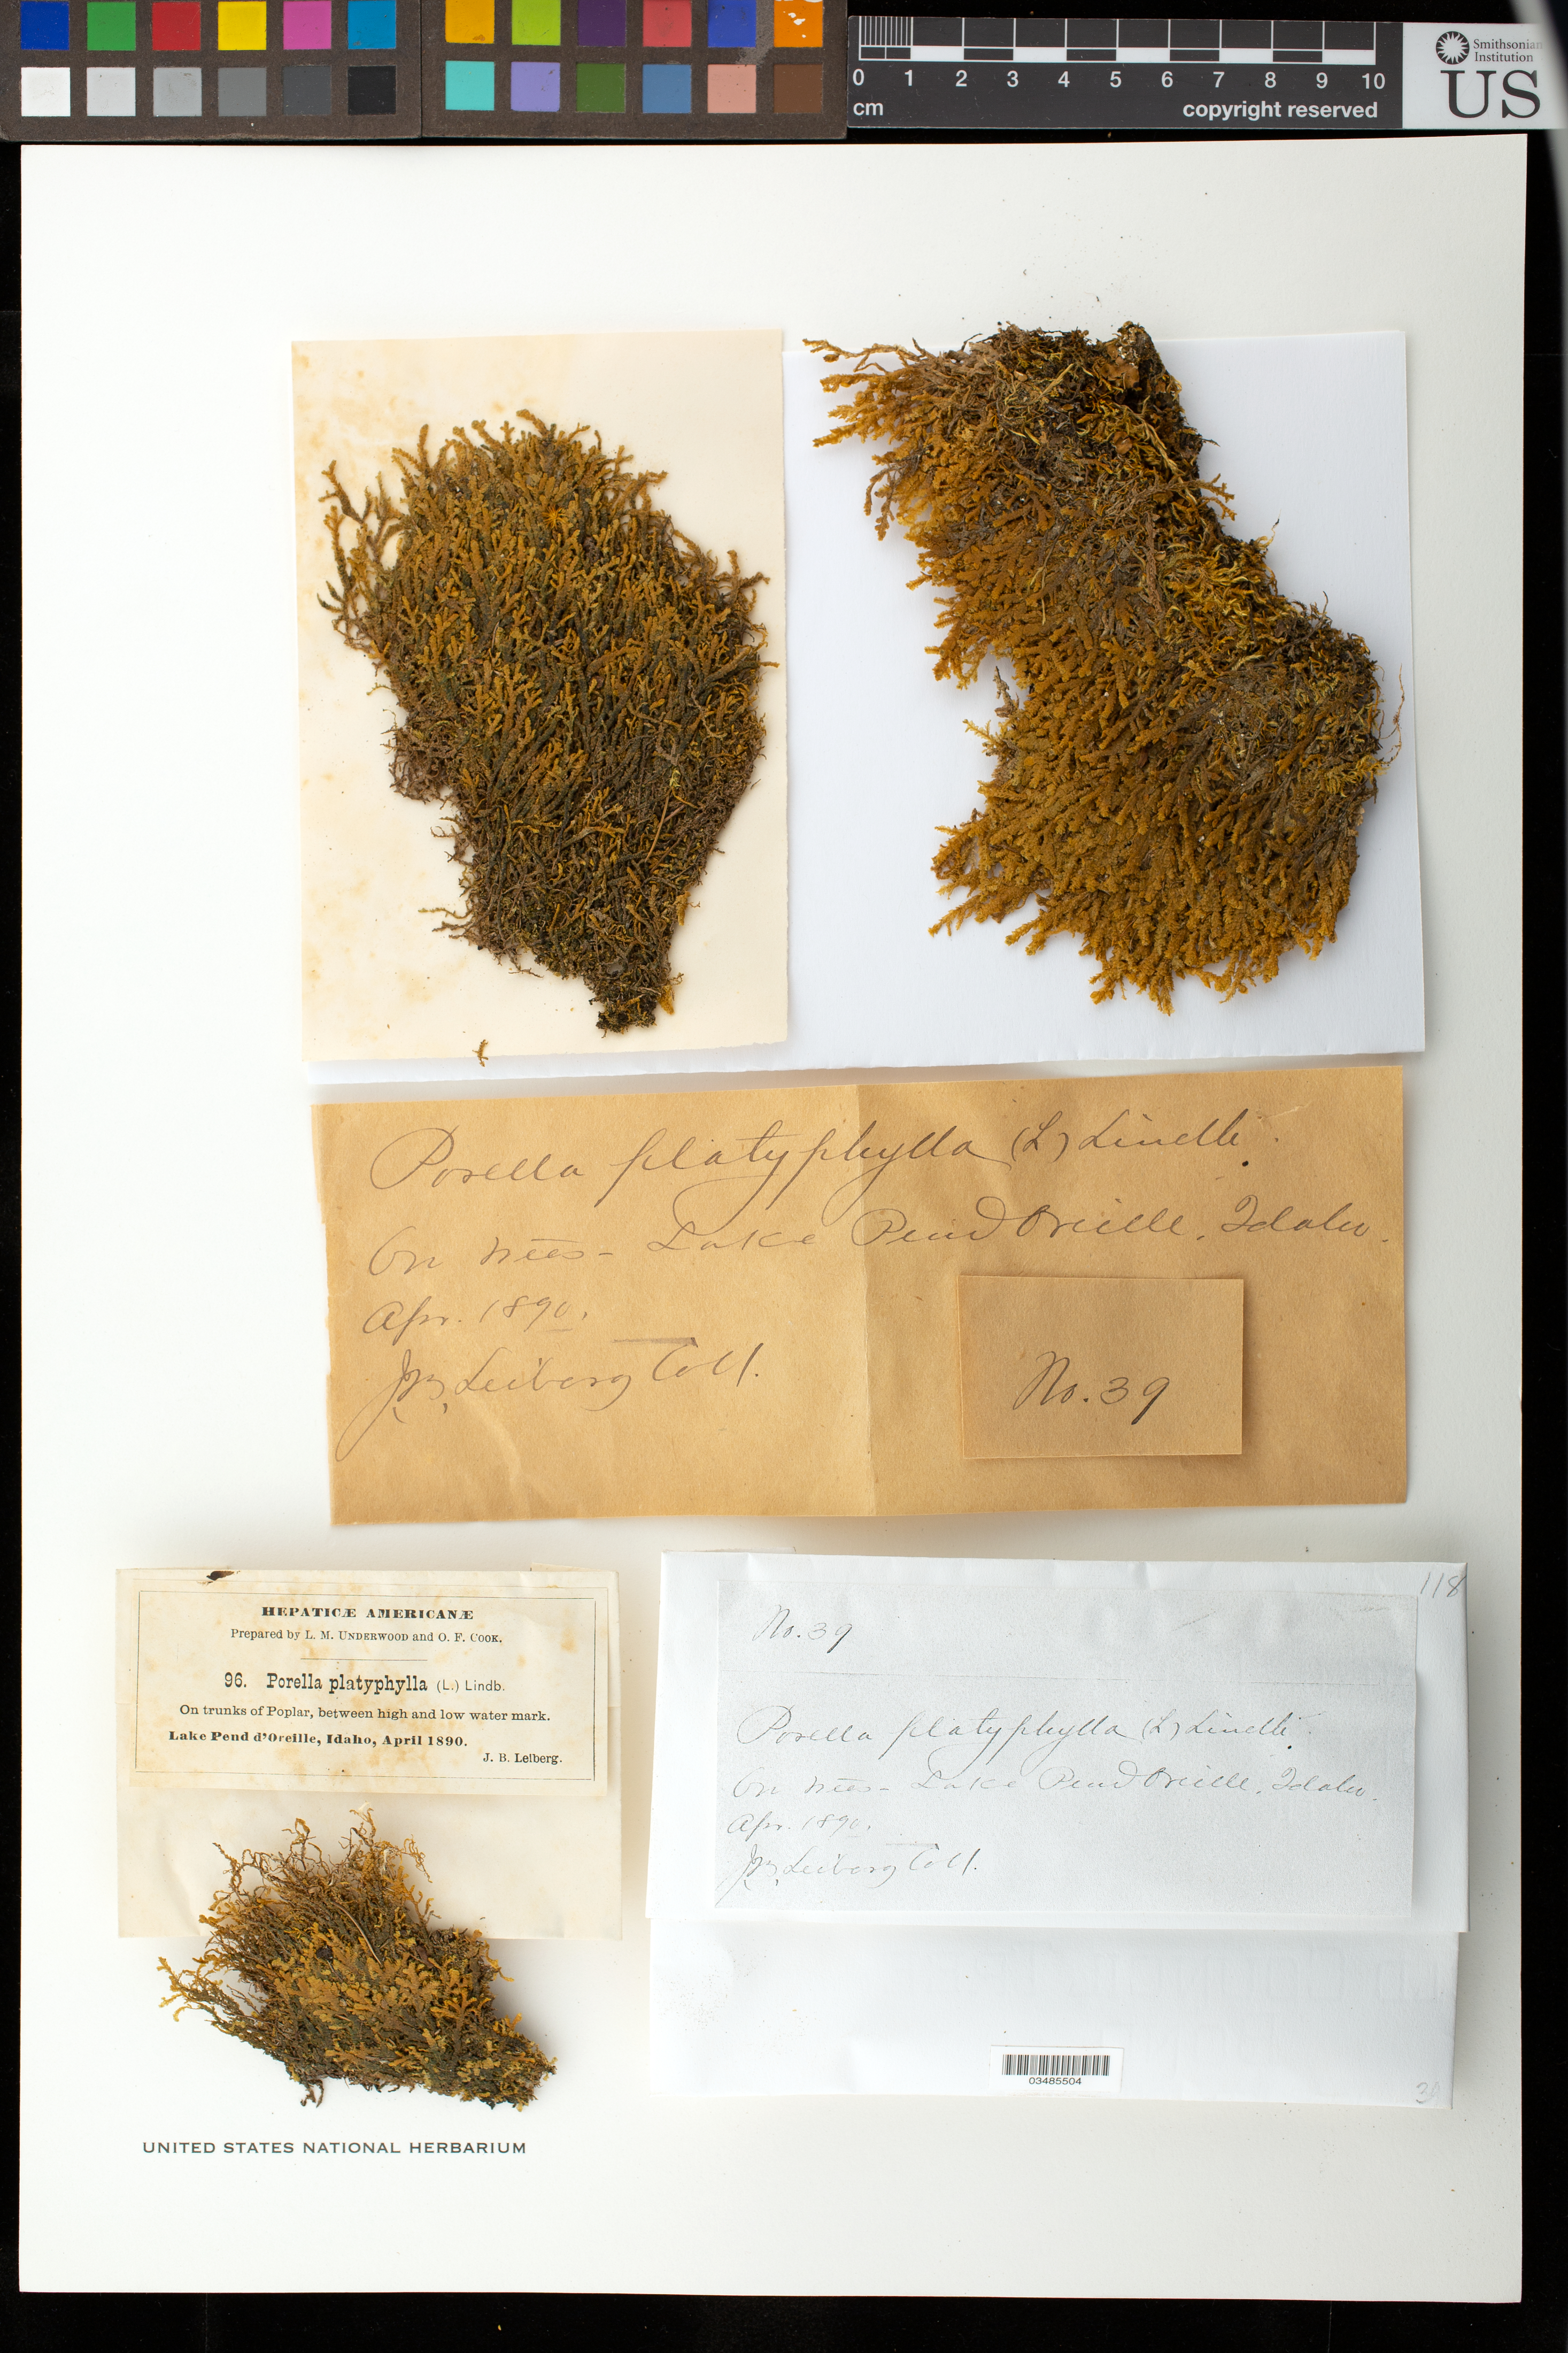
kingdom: Plantae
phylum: Marchantiophyta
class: Jungermanniopsida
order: Porellales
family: Porellaceae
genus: Porella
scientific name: Porella platyphylla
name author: (L.) Pfeiff.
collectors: J. B. Leiberg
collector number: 39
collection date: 1890-04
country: United States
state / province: Idaho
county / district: Bonner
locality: Lake Pend d'Oreille